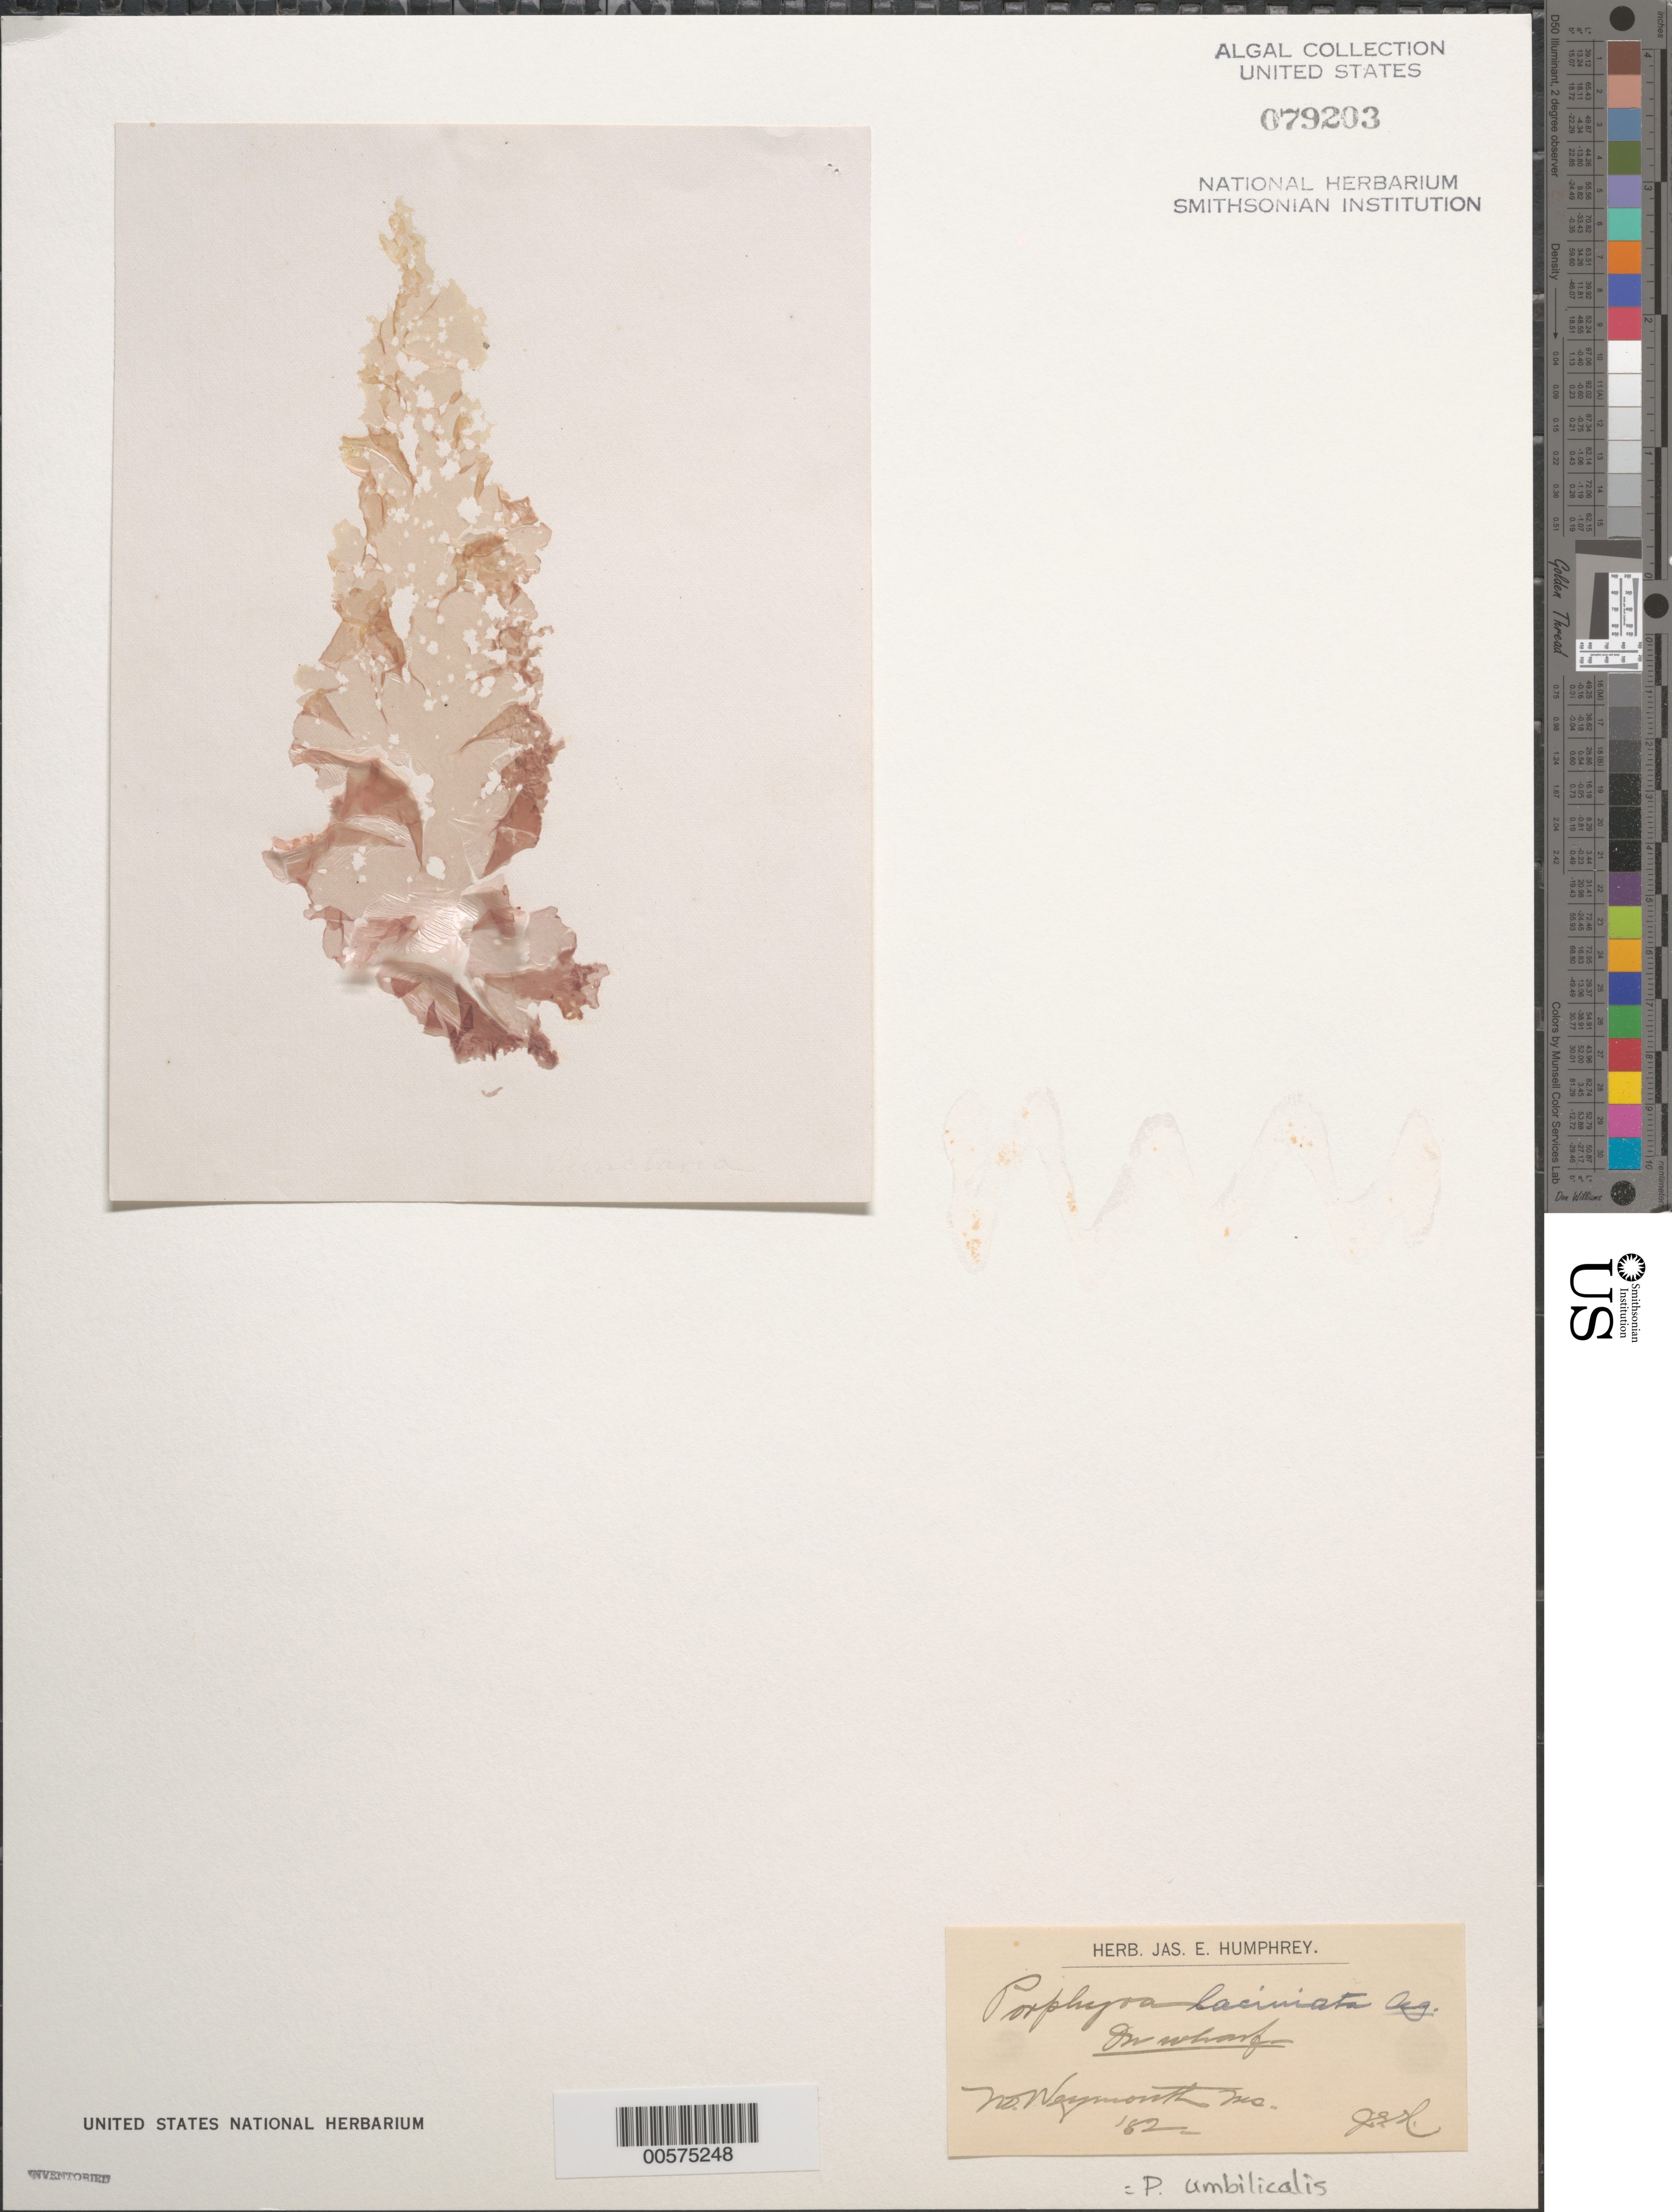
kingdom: Plantae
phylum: Rhodophyta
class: Bangiophyceae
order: Bangiales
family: Bangiaceae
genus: Porphyra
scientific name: Porphyra umbilicalis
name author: Kütz.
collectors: J. Humphrey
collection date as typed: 1882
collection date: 1882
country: United States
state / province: Massachusetts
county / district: Norfolk County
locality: North Weymouth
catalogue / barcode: US 79203